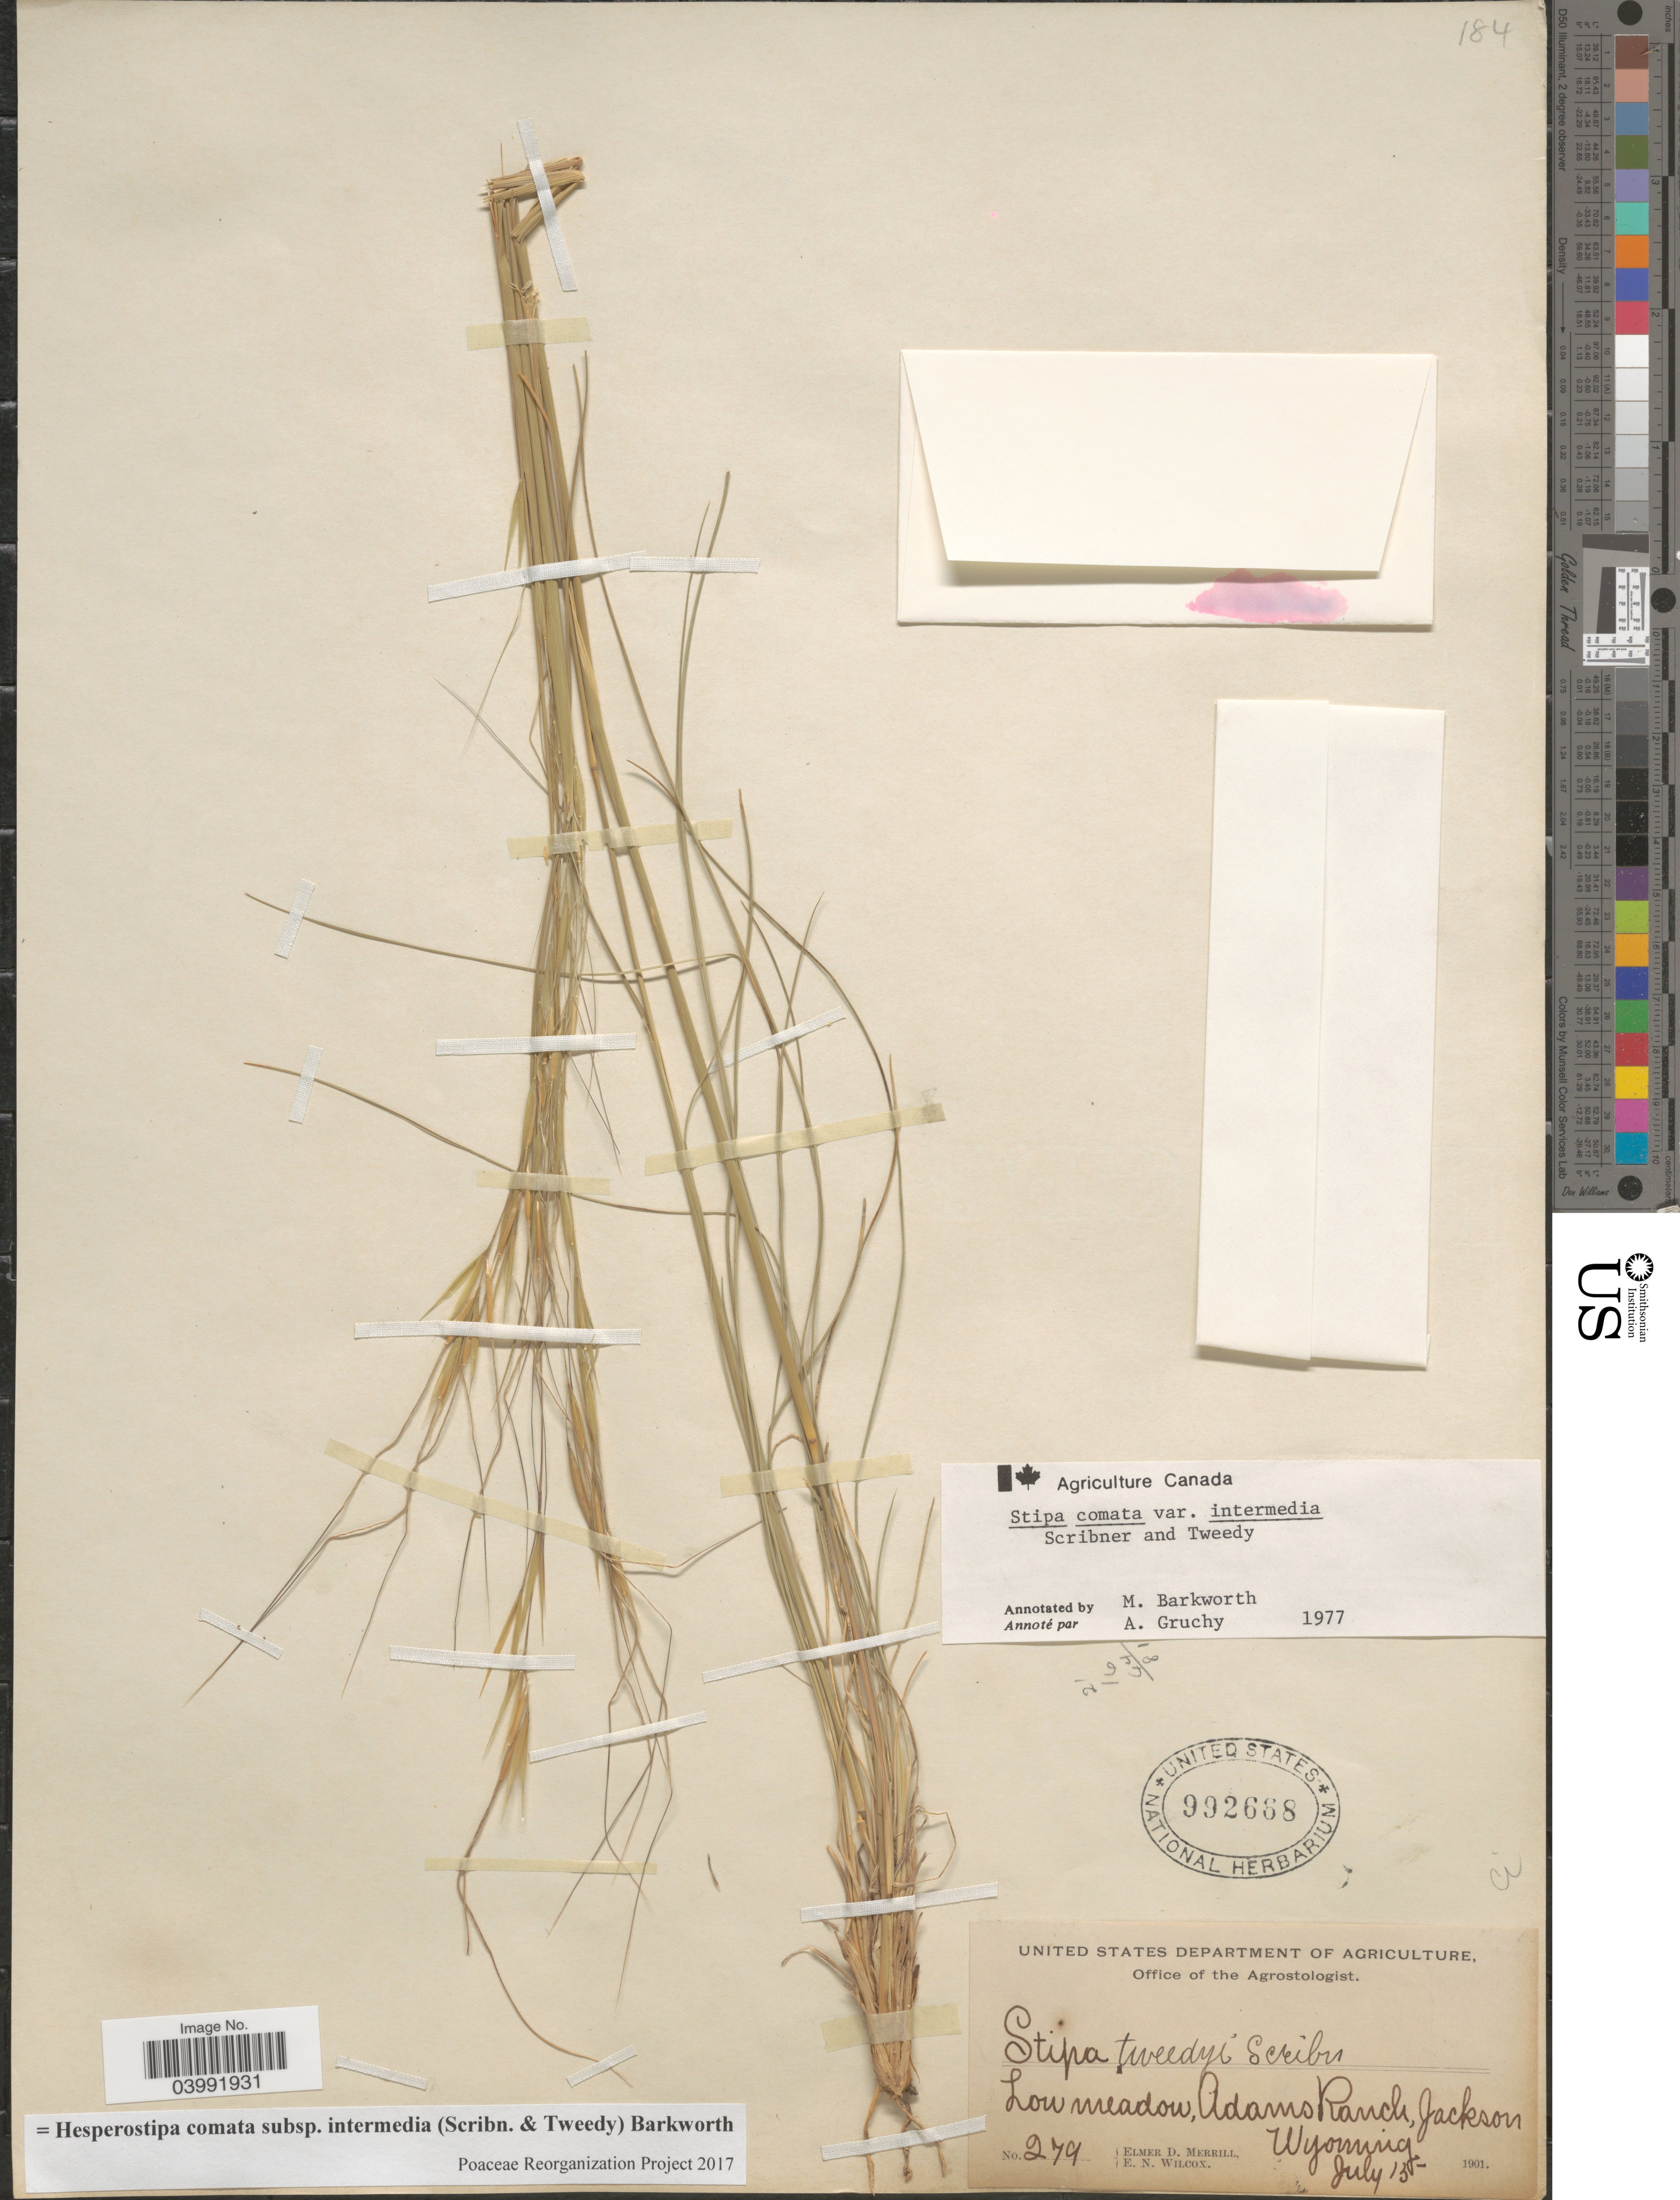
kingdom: Plantae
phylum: Tracheophyta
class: Liliopsida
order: Poales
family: Poaceae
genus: Hesperostipa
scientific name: Hesperostipa comata subsp. intermedia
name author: (Scribn. & Tweedy) Barkworth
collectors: E. D. Merrill & E. Wilcox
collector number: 279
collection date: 1901-07-15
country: United States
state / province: Wyoming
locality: Low meadow, Adams Ranch, Jackson.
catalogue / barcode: US 992668